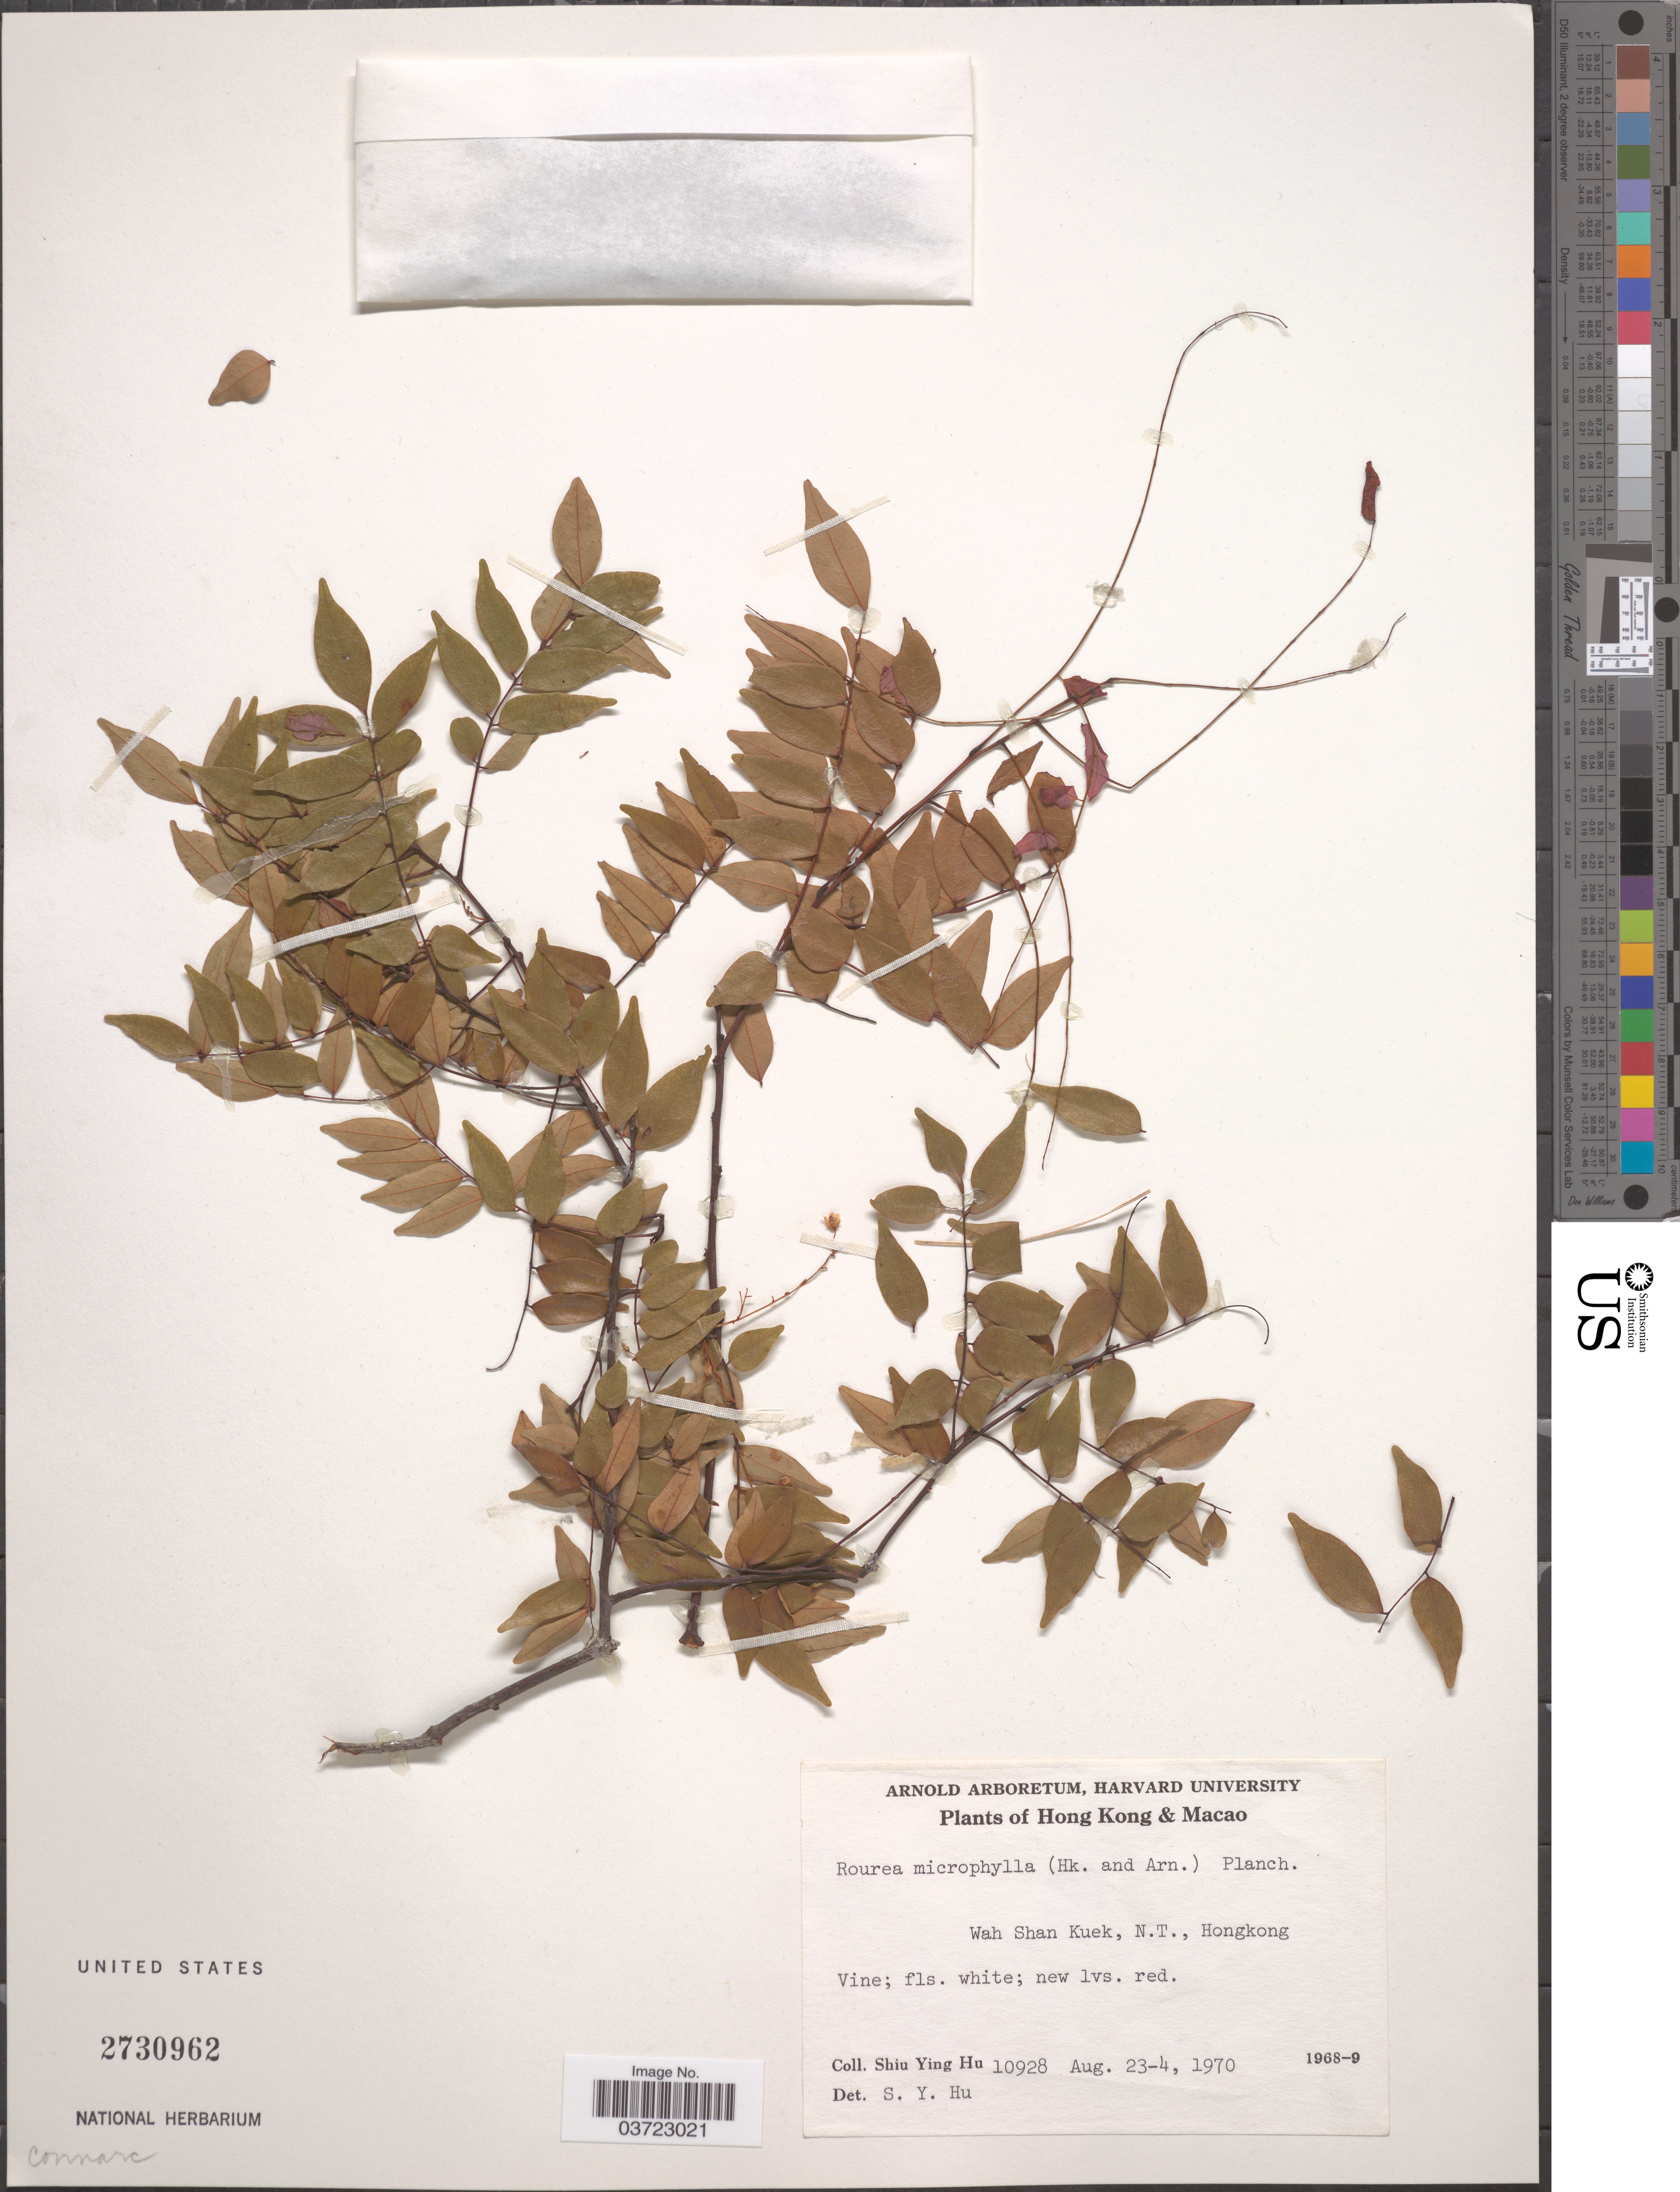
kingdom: Plantae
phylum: Tracheophyta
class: Magnoliopsida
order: Oxalidales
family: Connaraceae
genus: Rourea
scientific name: Rourea microphylla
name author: (Hook. & Arn.) Planch.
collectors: S. Y. Hu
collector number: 10928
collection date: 1970-04-23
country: China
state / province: Hong Kong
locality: Wah Shan Kuek, N.T.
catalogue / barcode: US 2730962